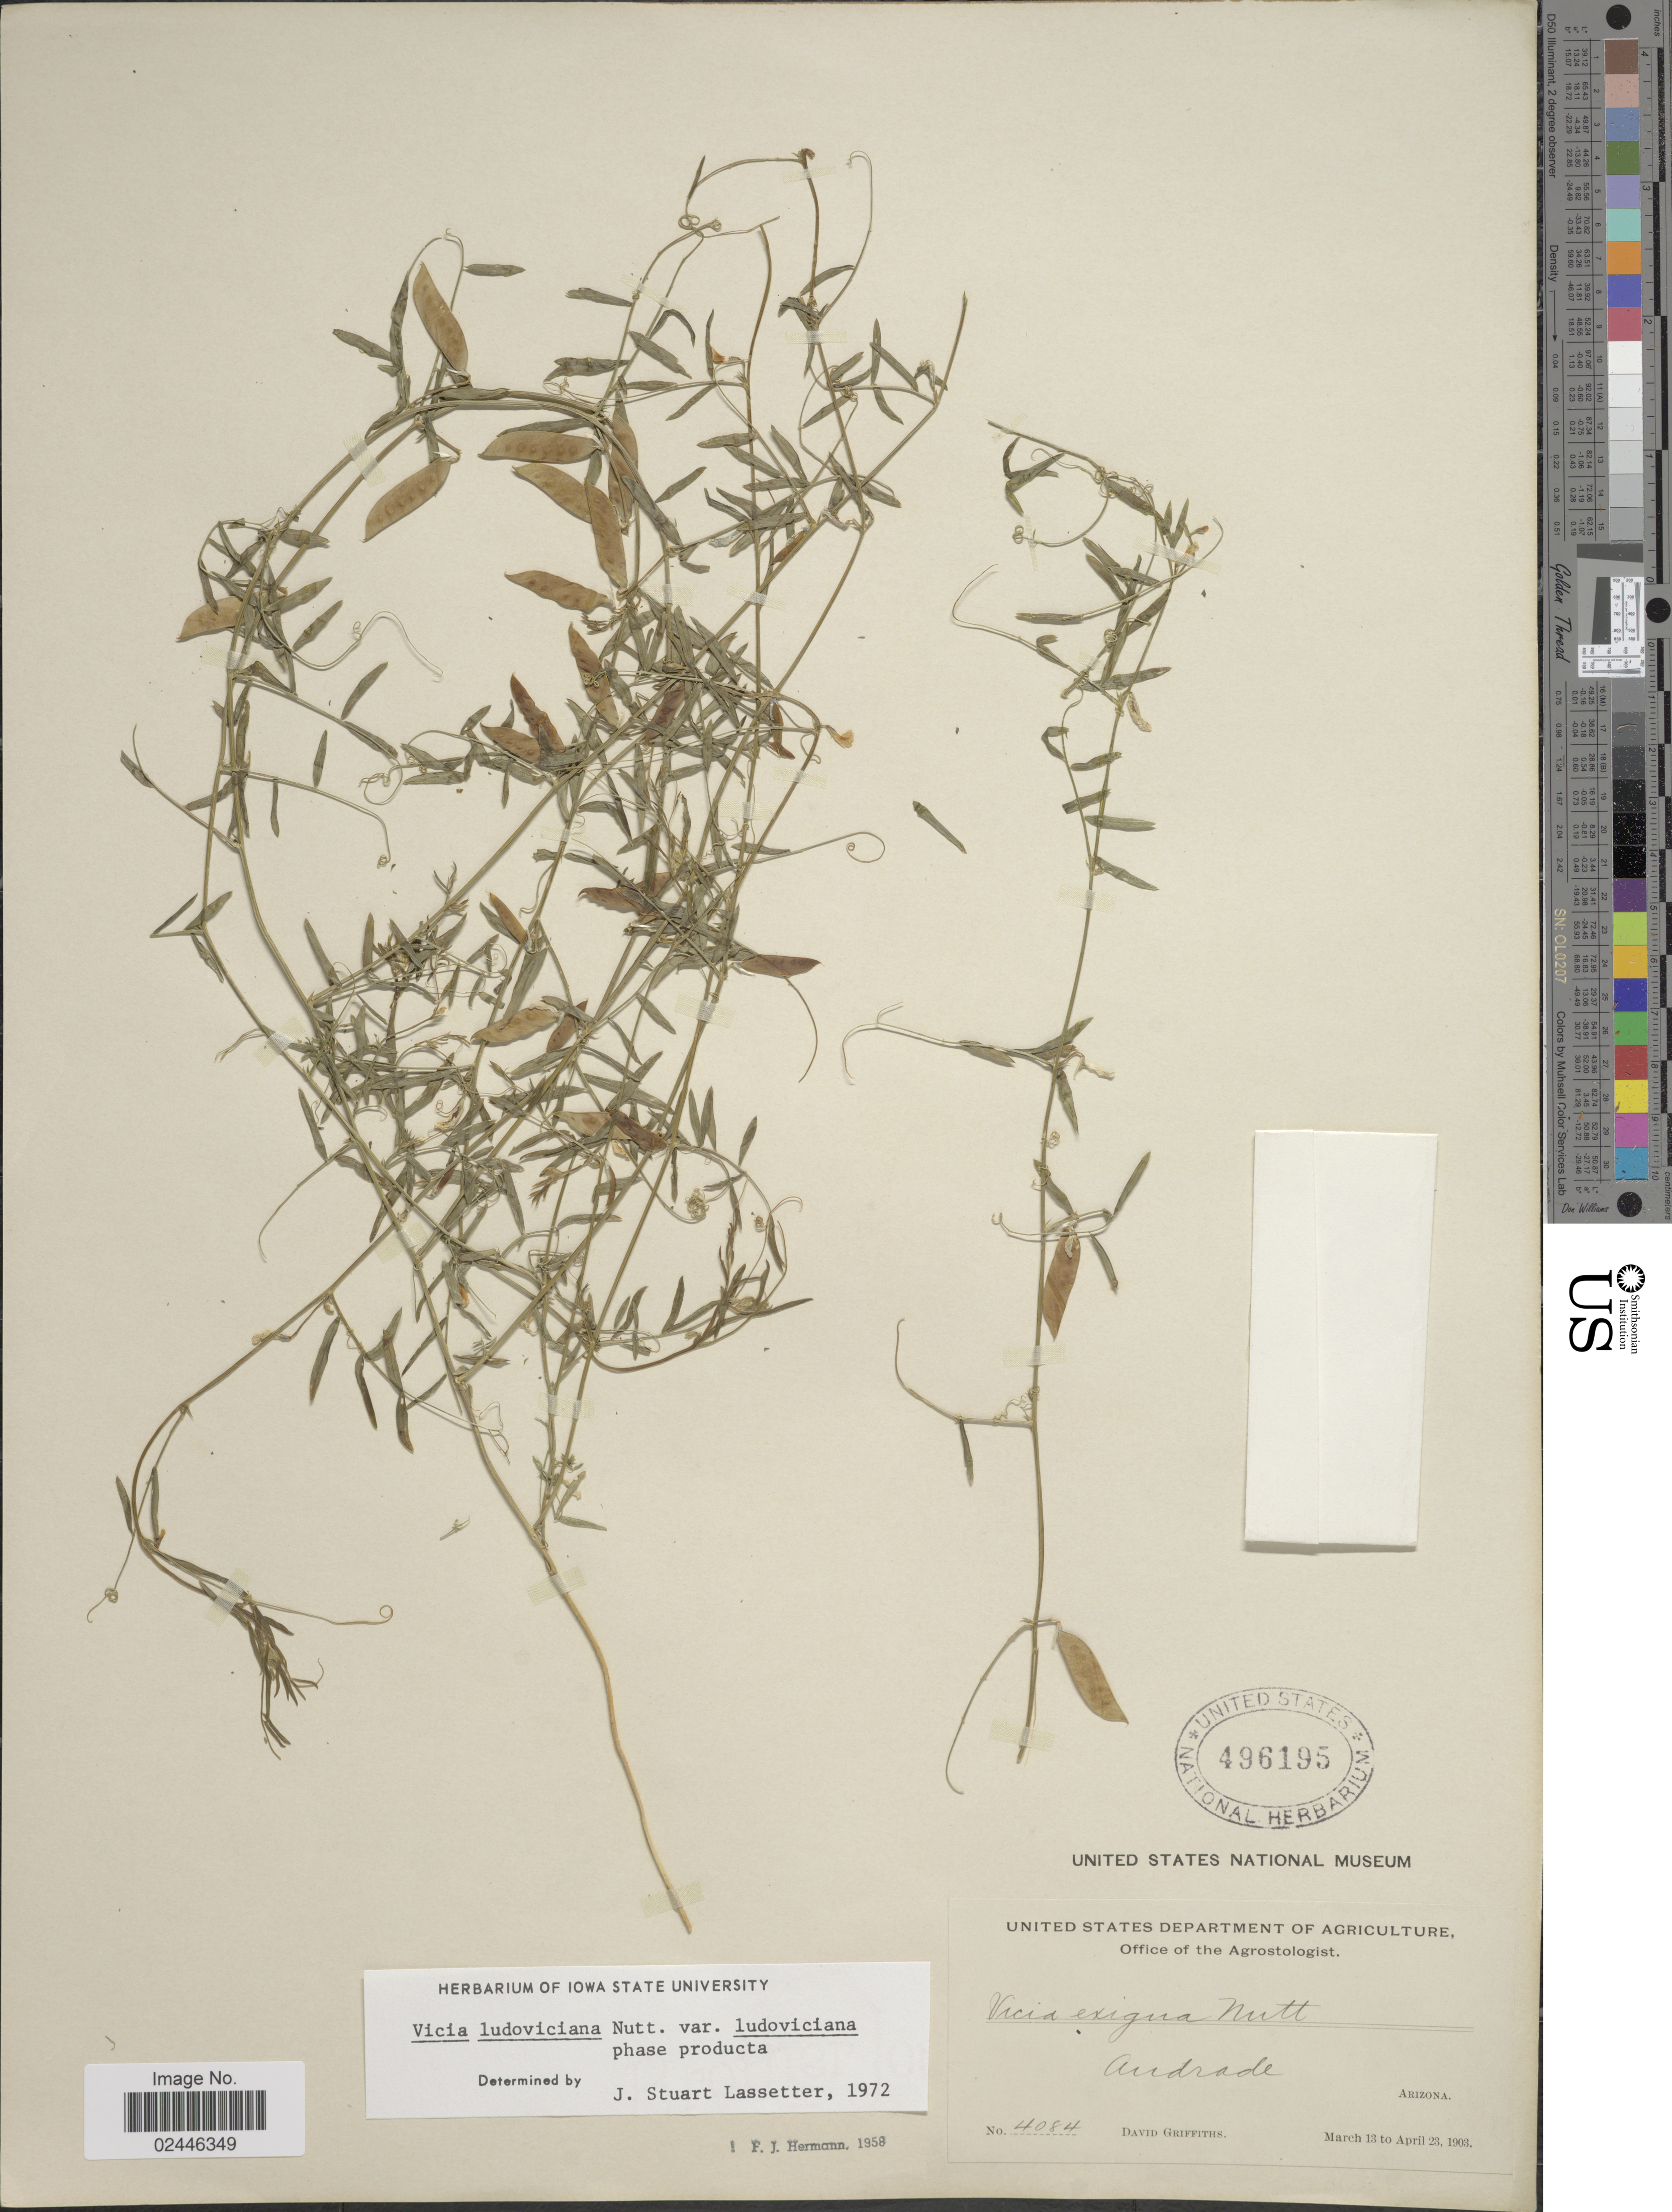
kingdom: Plantae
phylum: Tracheophyta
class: Magnoliopsida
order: Fabales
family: Fabaceae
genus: Vicia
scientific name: Vicia ludoviciana var. ludoviciana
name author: Nutt. ex Torr. & A. Gray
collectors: D. Griffiths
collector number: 4084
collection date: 1903-03-13/1903-04-23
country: United States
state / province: Arizona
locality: Andrade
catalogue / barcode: US 496195